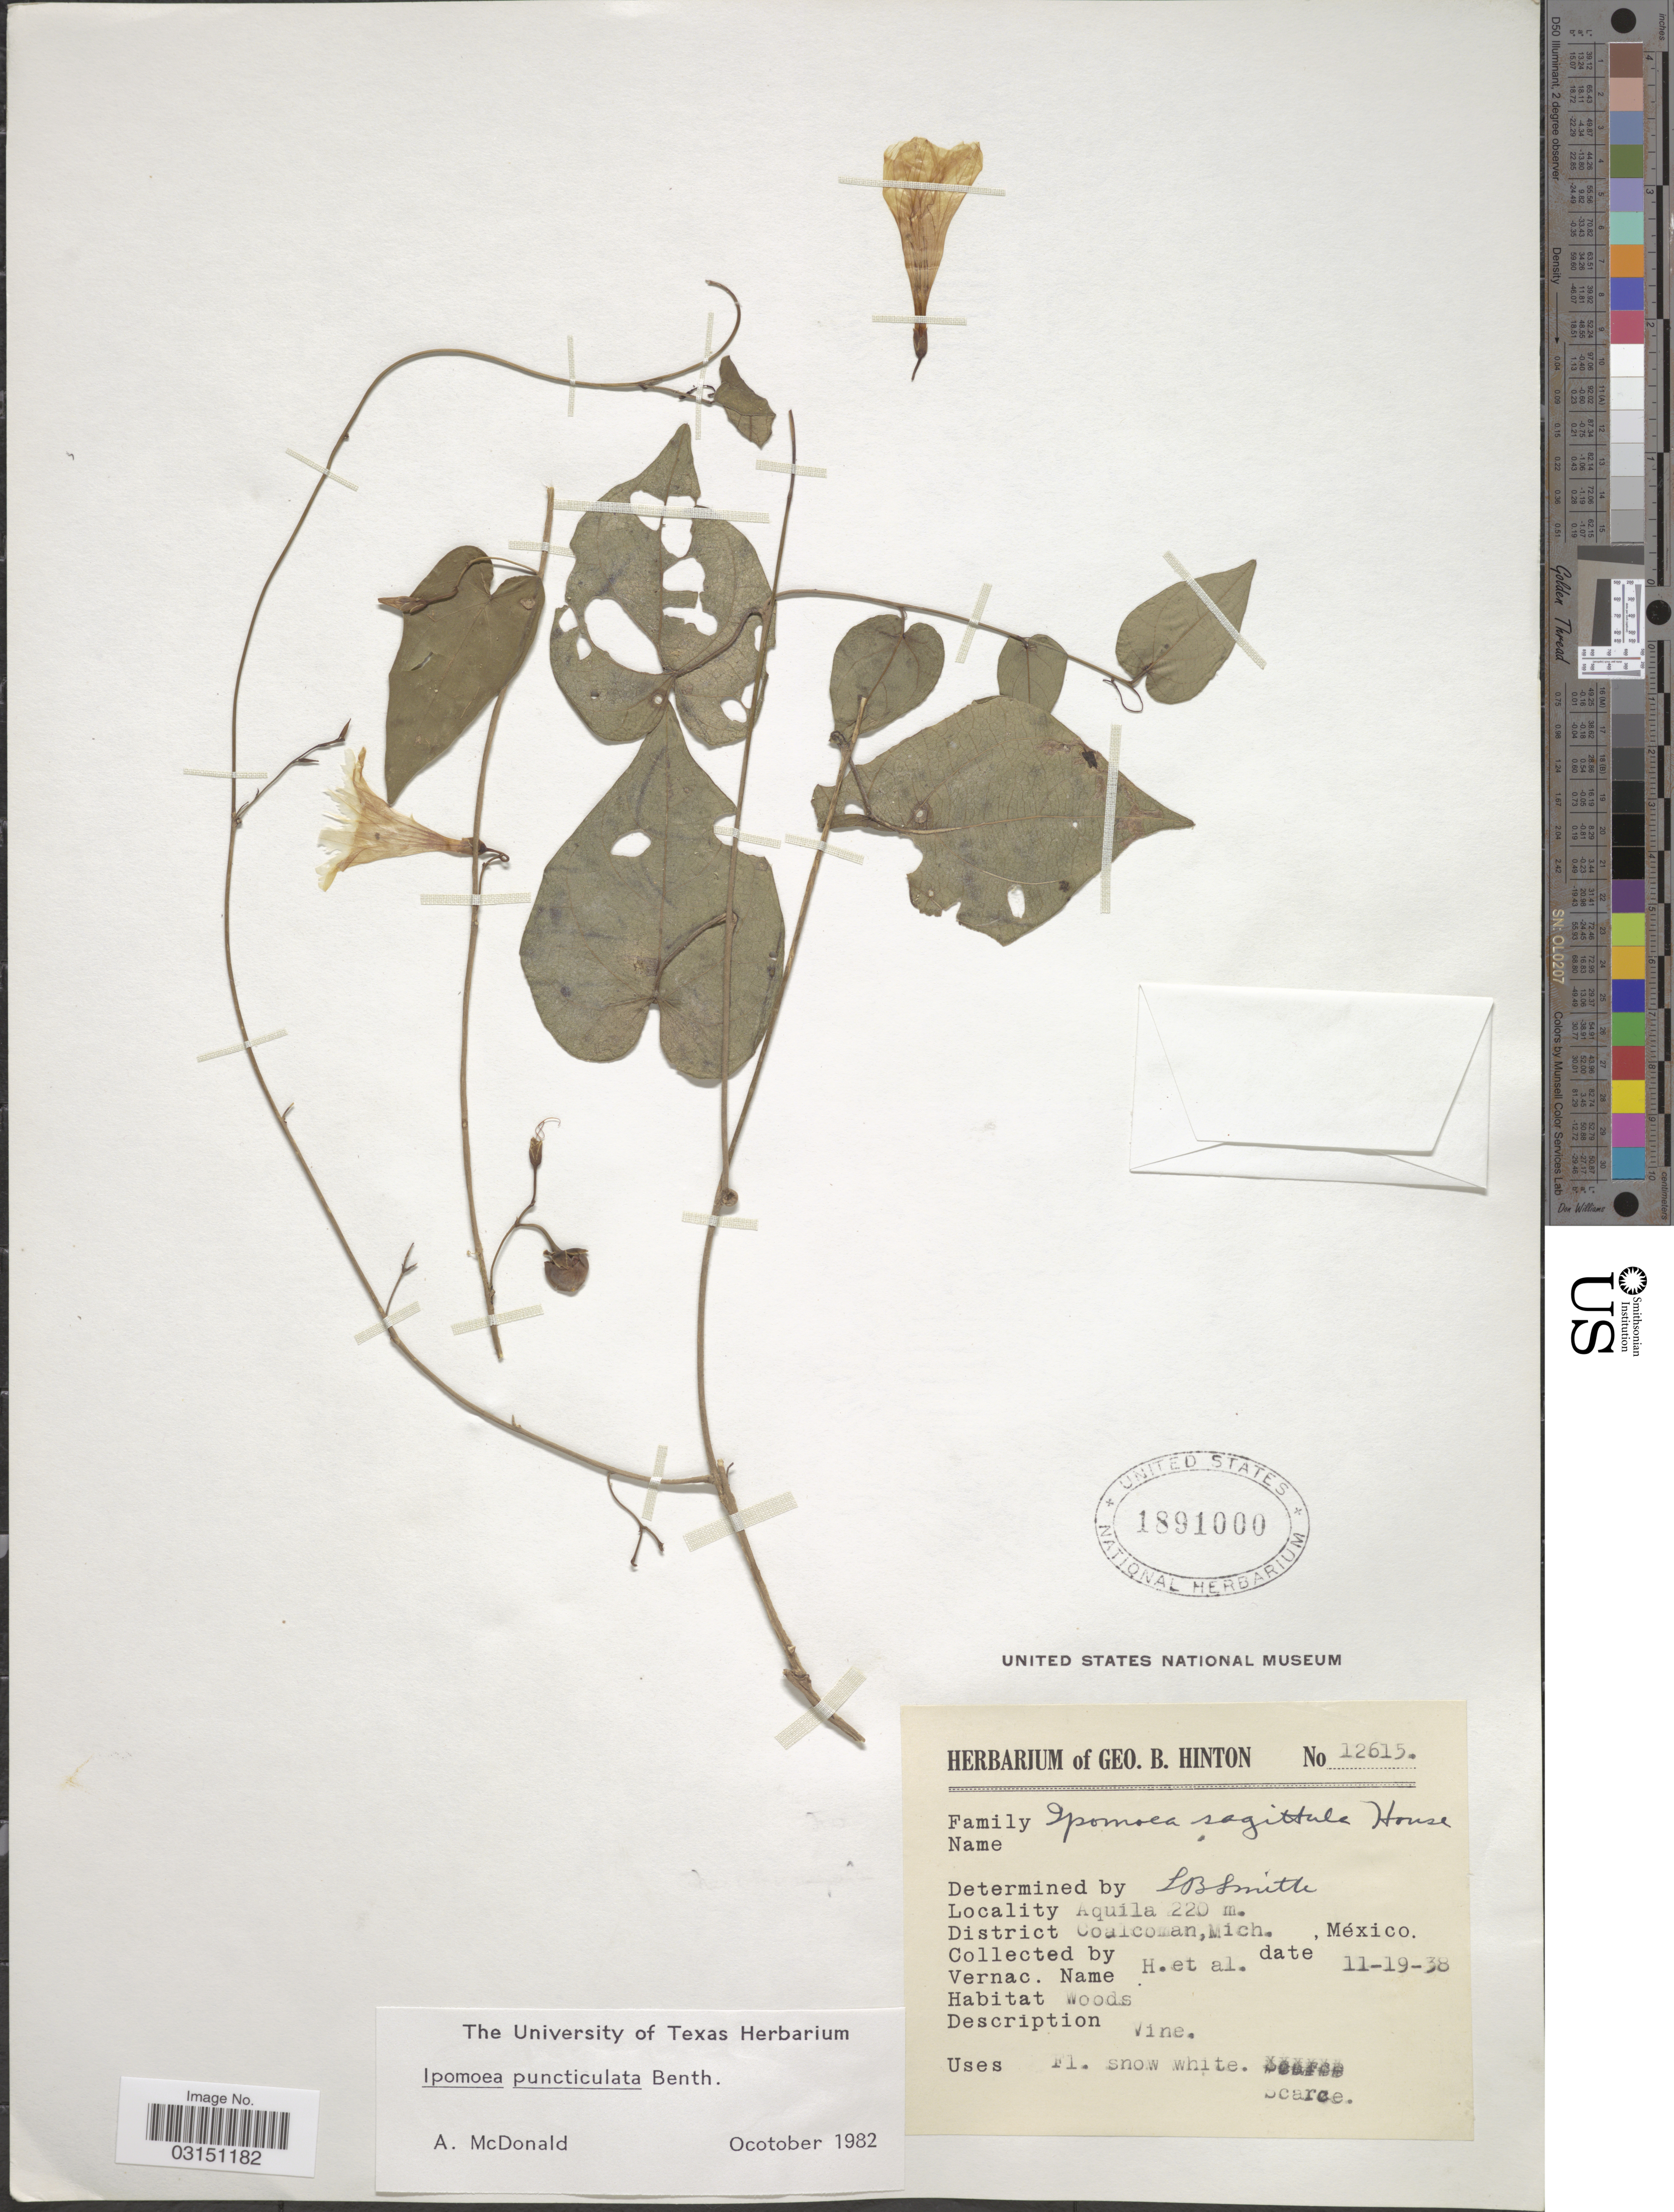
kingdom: Plantae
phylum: Tracheophyta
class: Magnoliopsida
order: Solanales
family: Convolvulaceae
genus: Ipomoea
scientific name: Ipomoea puncticulata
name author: Benth.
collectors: G. B. Hinton & et al.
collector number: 12615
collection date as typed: Transcribed d/m/y: 19/11/38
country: Mexico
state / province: Michoacán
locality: Aquila, District Coalcoman, Mich.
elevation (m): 220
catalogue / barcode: US 1891000